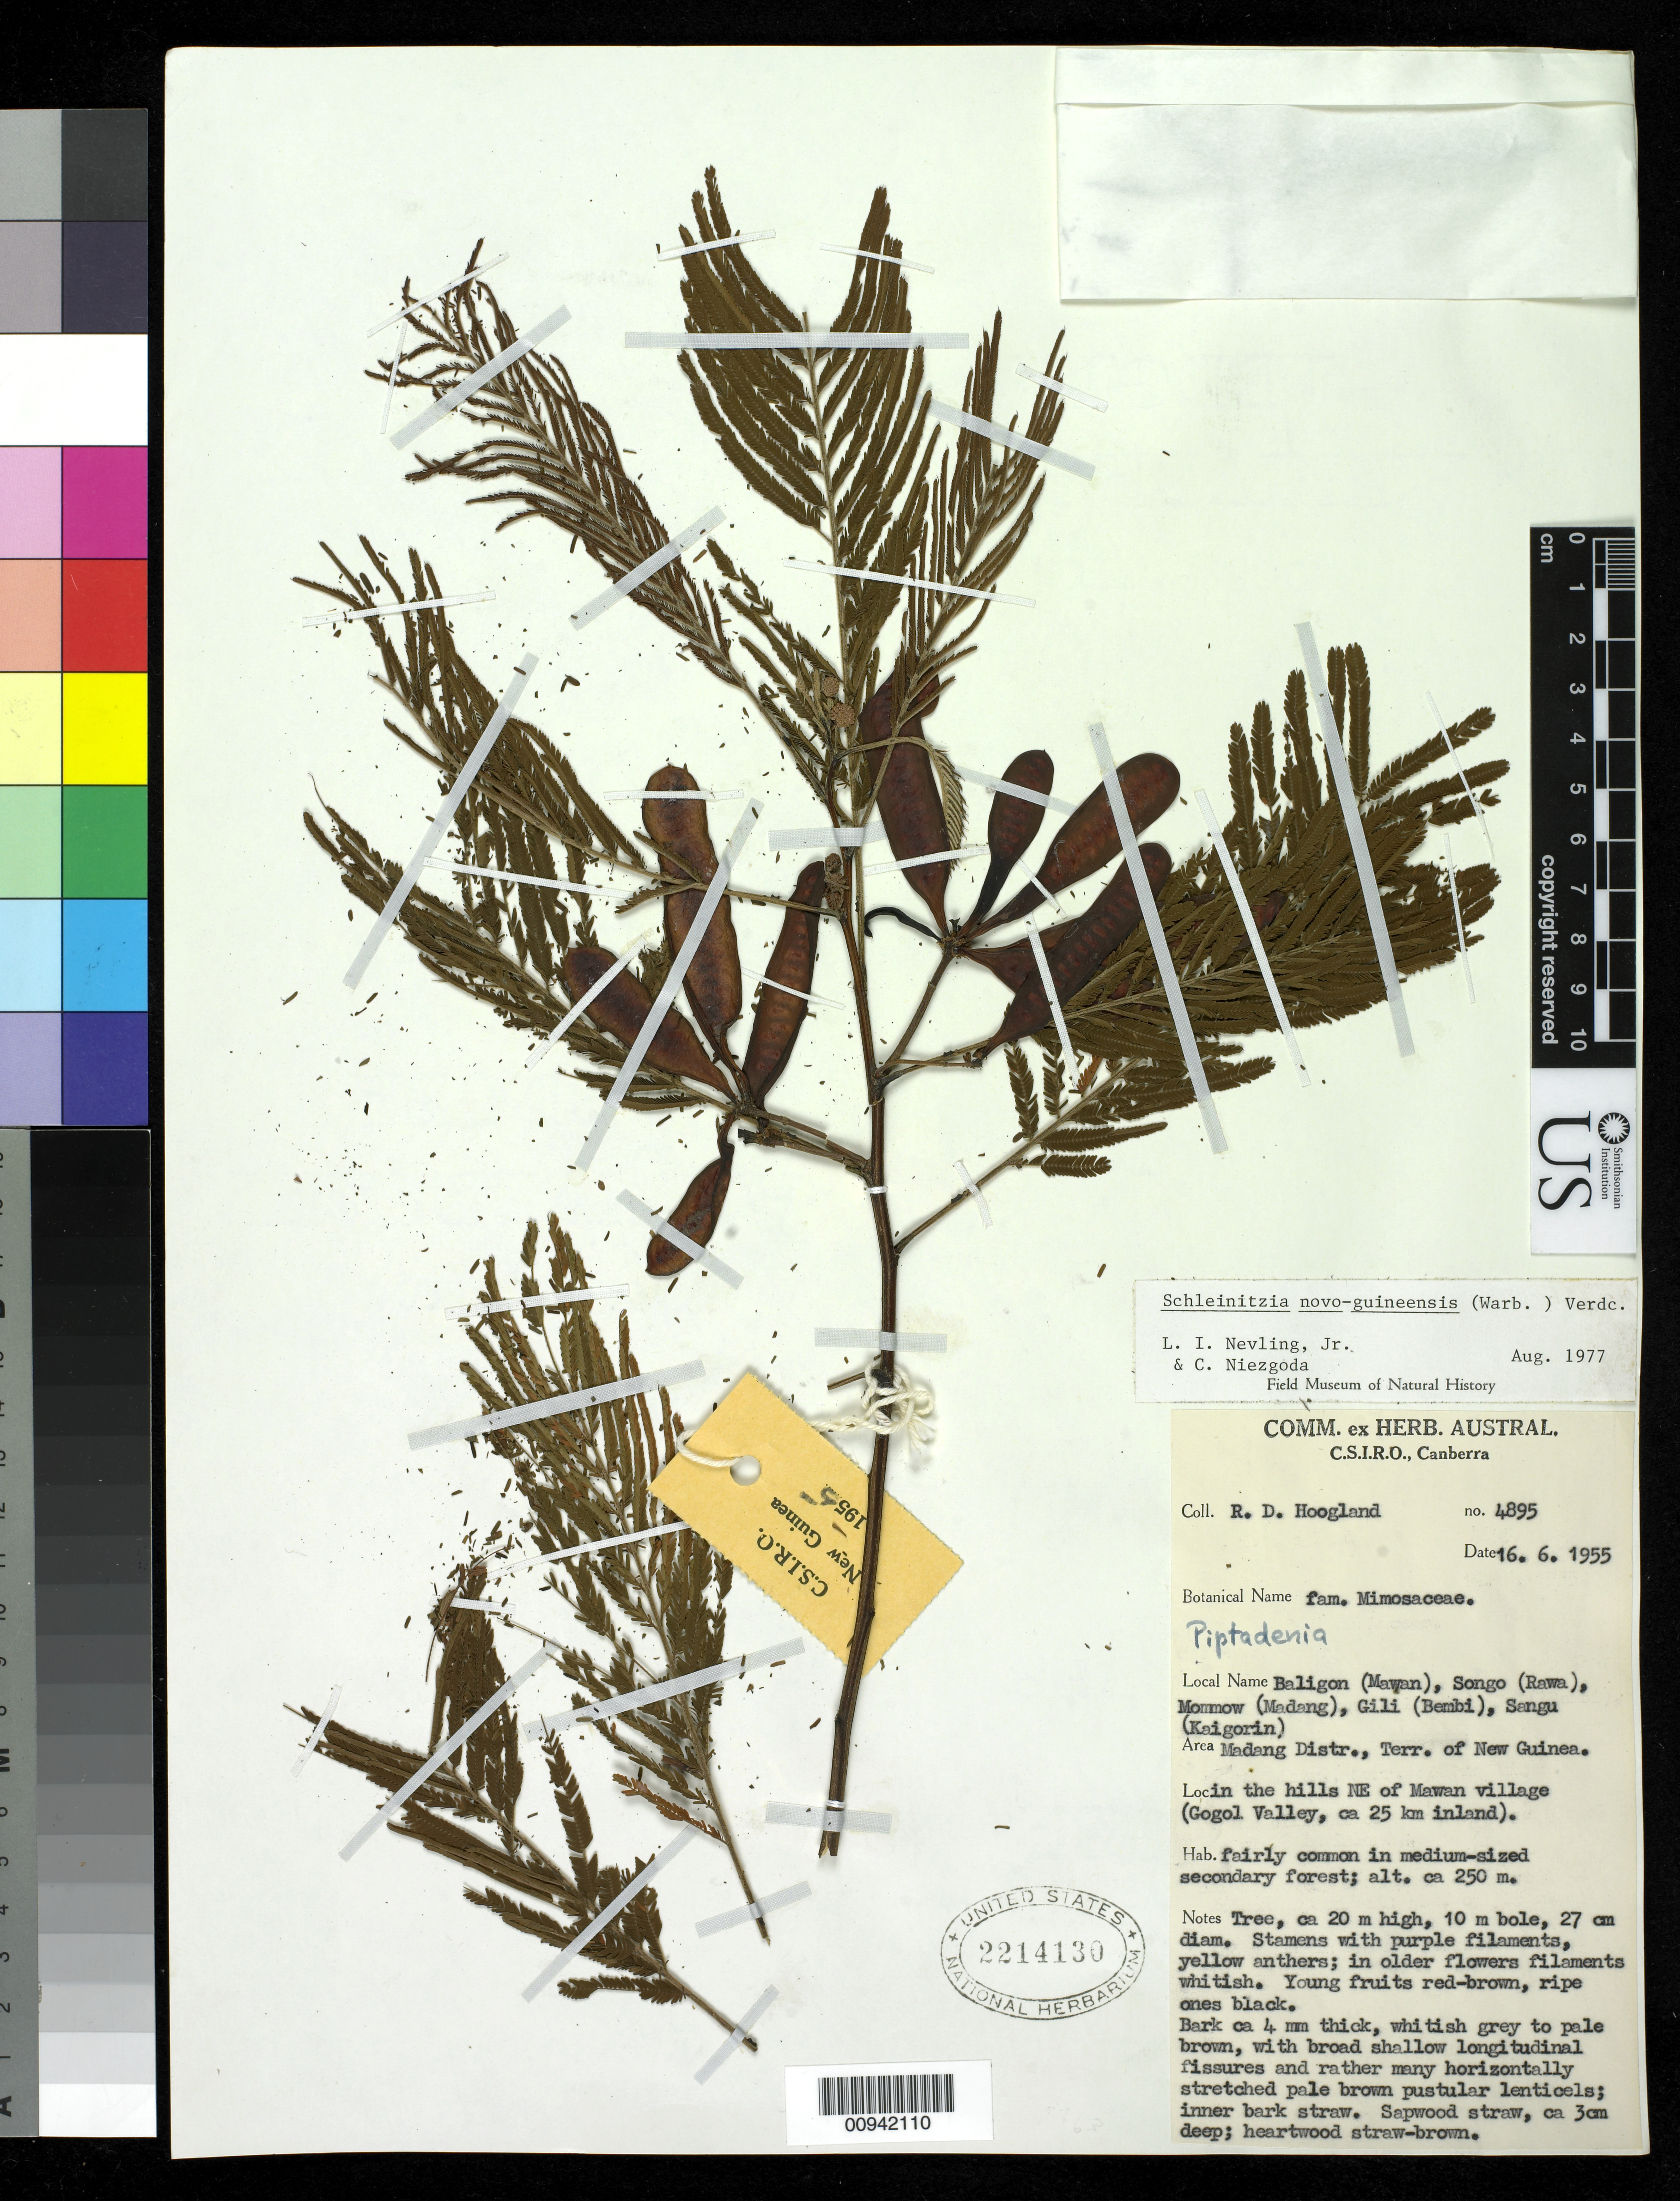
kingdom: Plantae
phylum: Tracheophyta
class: Magnoliopsida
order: Fabales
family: Fabaceae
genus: Schleinitzia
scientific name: Schleinitzia novoguineensis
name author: (Warb.) Verdc.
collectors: R. D. Hoogland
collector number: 4895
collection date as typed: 16 Jun 1955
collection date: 1955-06-16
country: Papua New Guinea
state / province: Madang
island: New Guinea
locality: in the hills NE of Mawan village (Gogol Valley, ca 25 km inland)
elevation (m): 250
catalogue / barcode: US 2214130